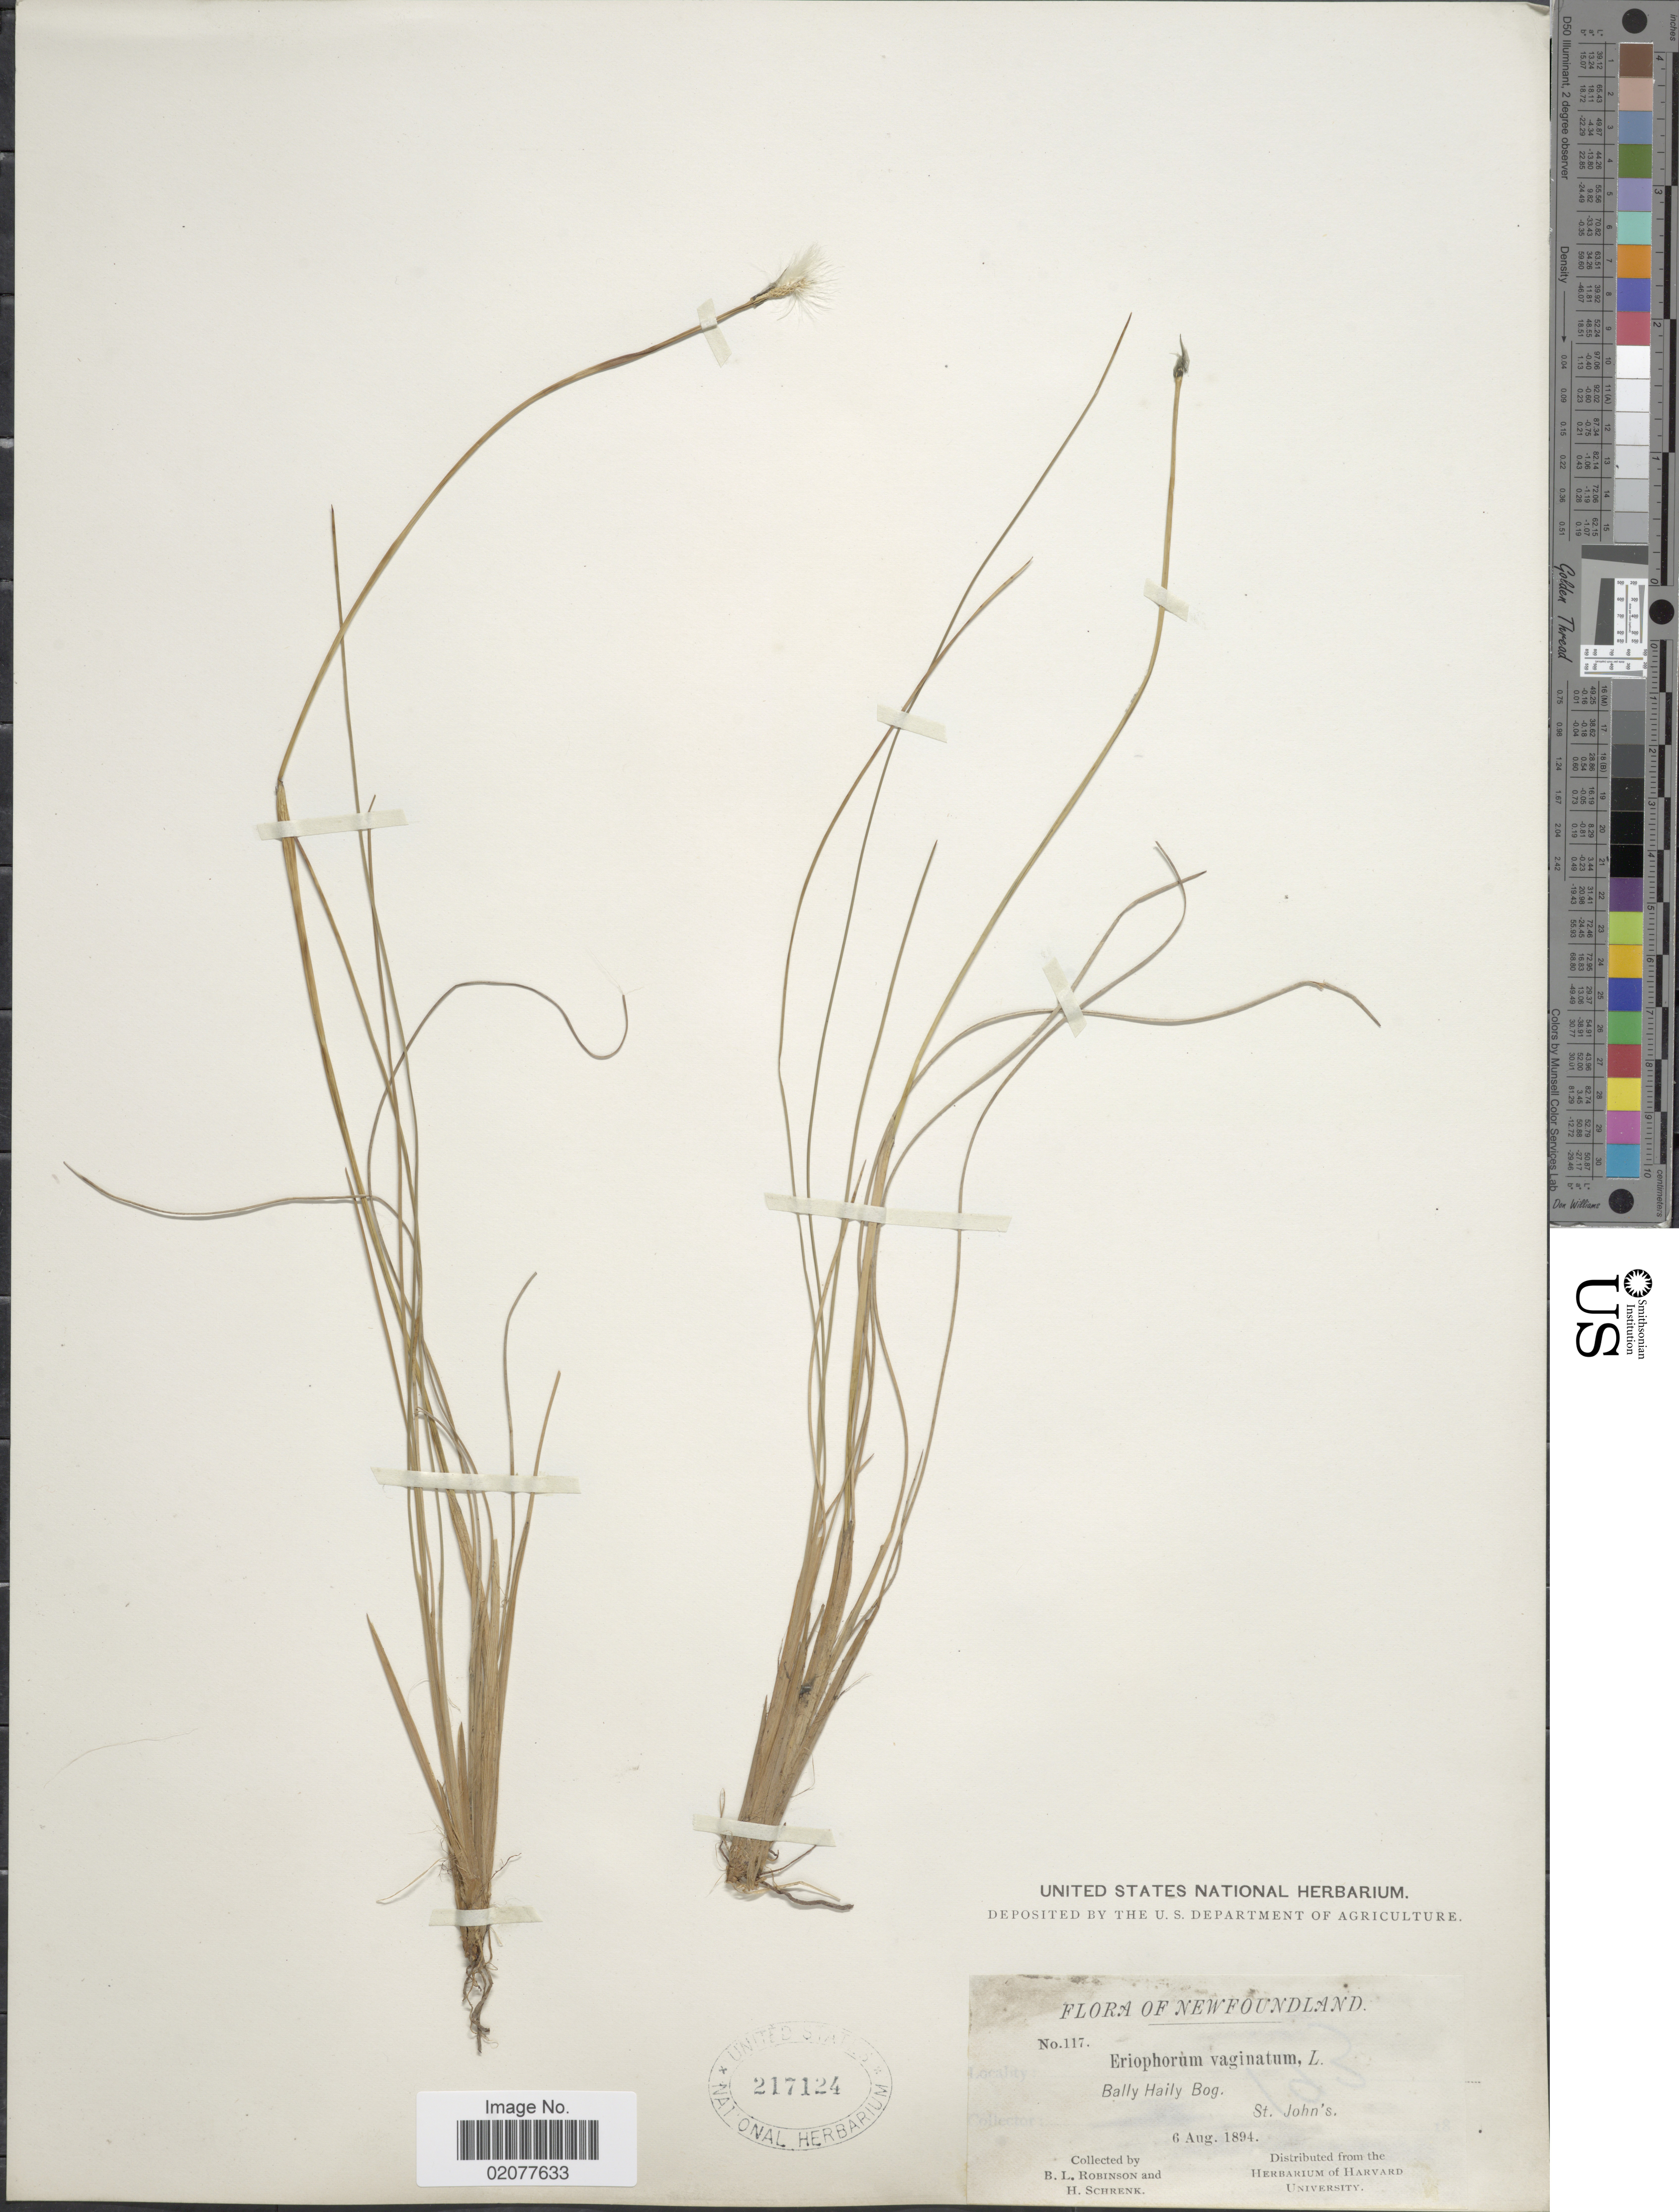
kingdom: Plantae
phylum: Tracheophyta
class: Liliopsida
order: Poales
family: Cyperaceae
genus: Eriophorum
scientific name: Eriophorum spissum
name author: Fernald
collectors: B. L. Robinson & H. v. Schrenk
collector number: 117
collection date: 1894-08-06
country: Canada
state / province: Newfoundland and Labrador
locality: Newfoundland, St. John's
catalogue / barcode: US 217124